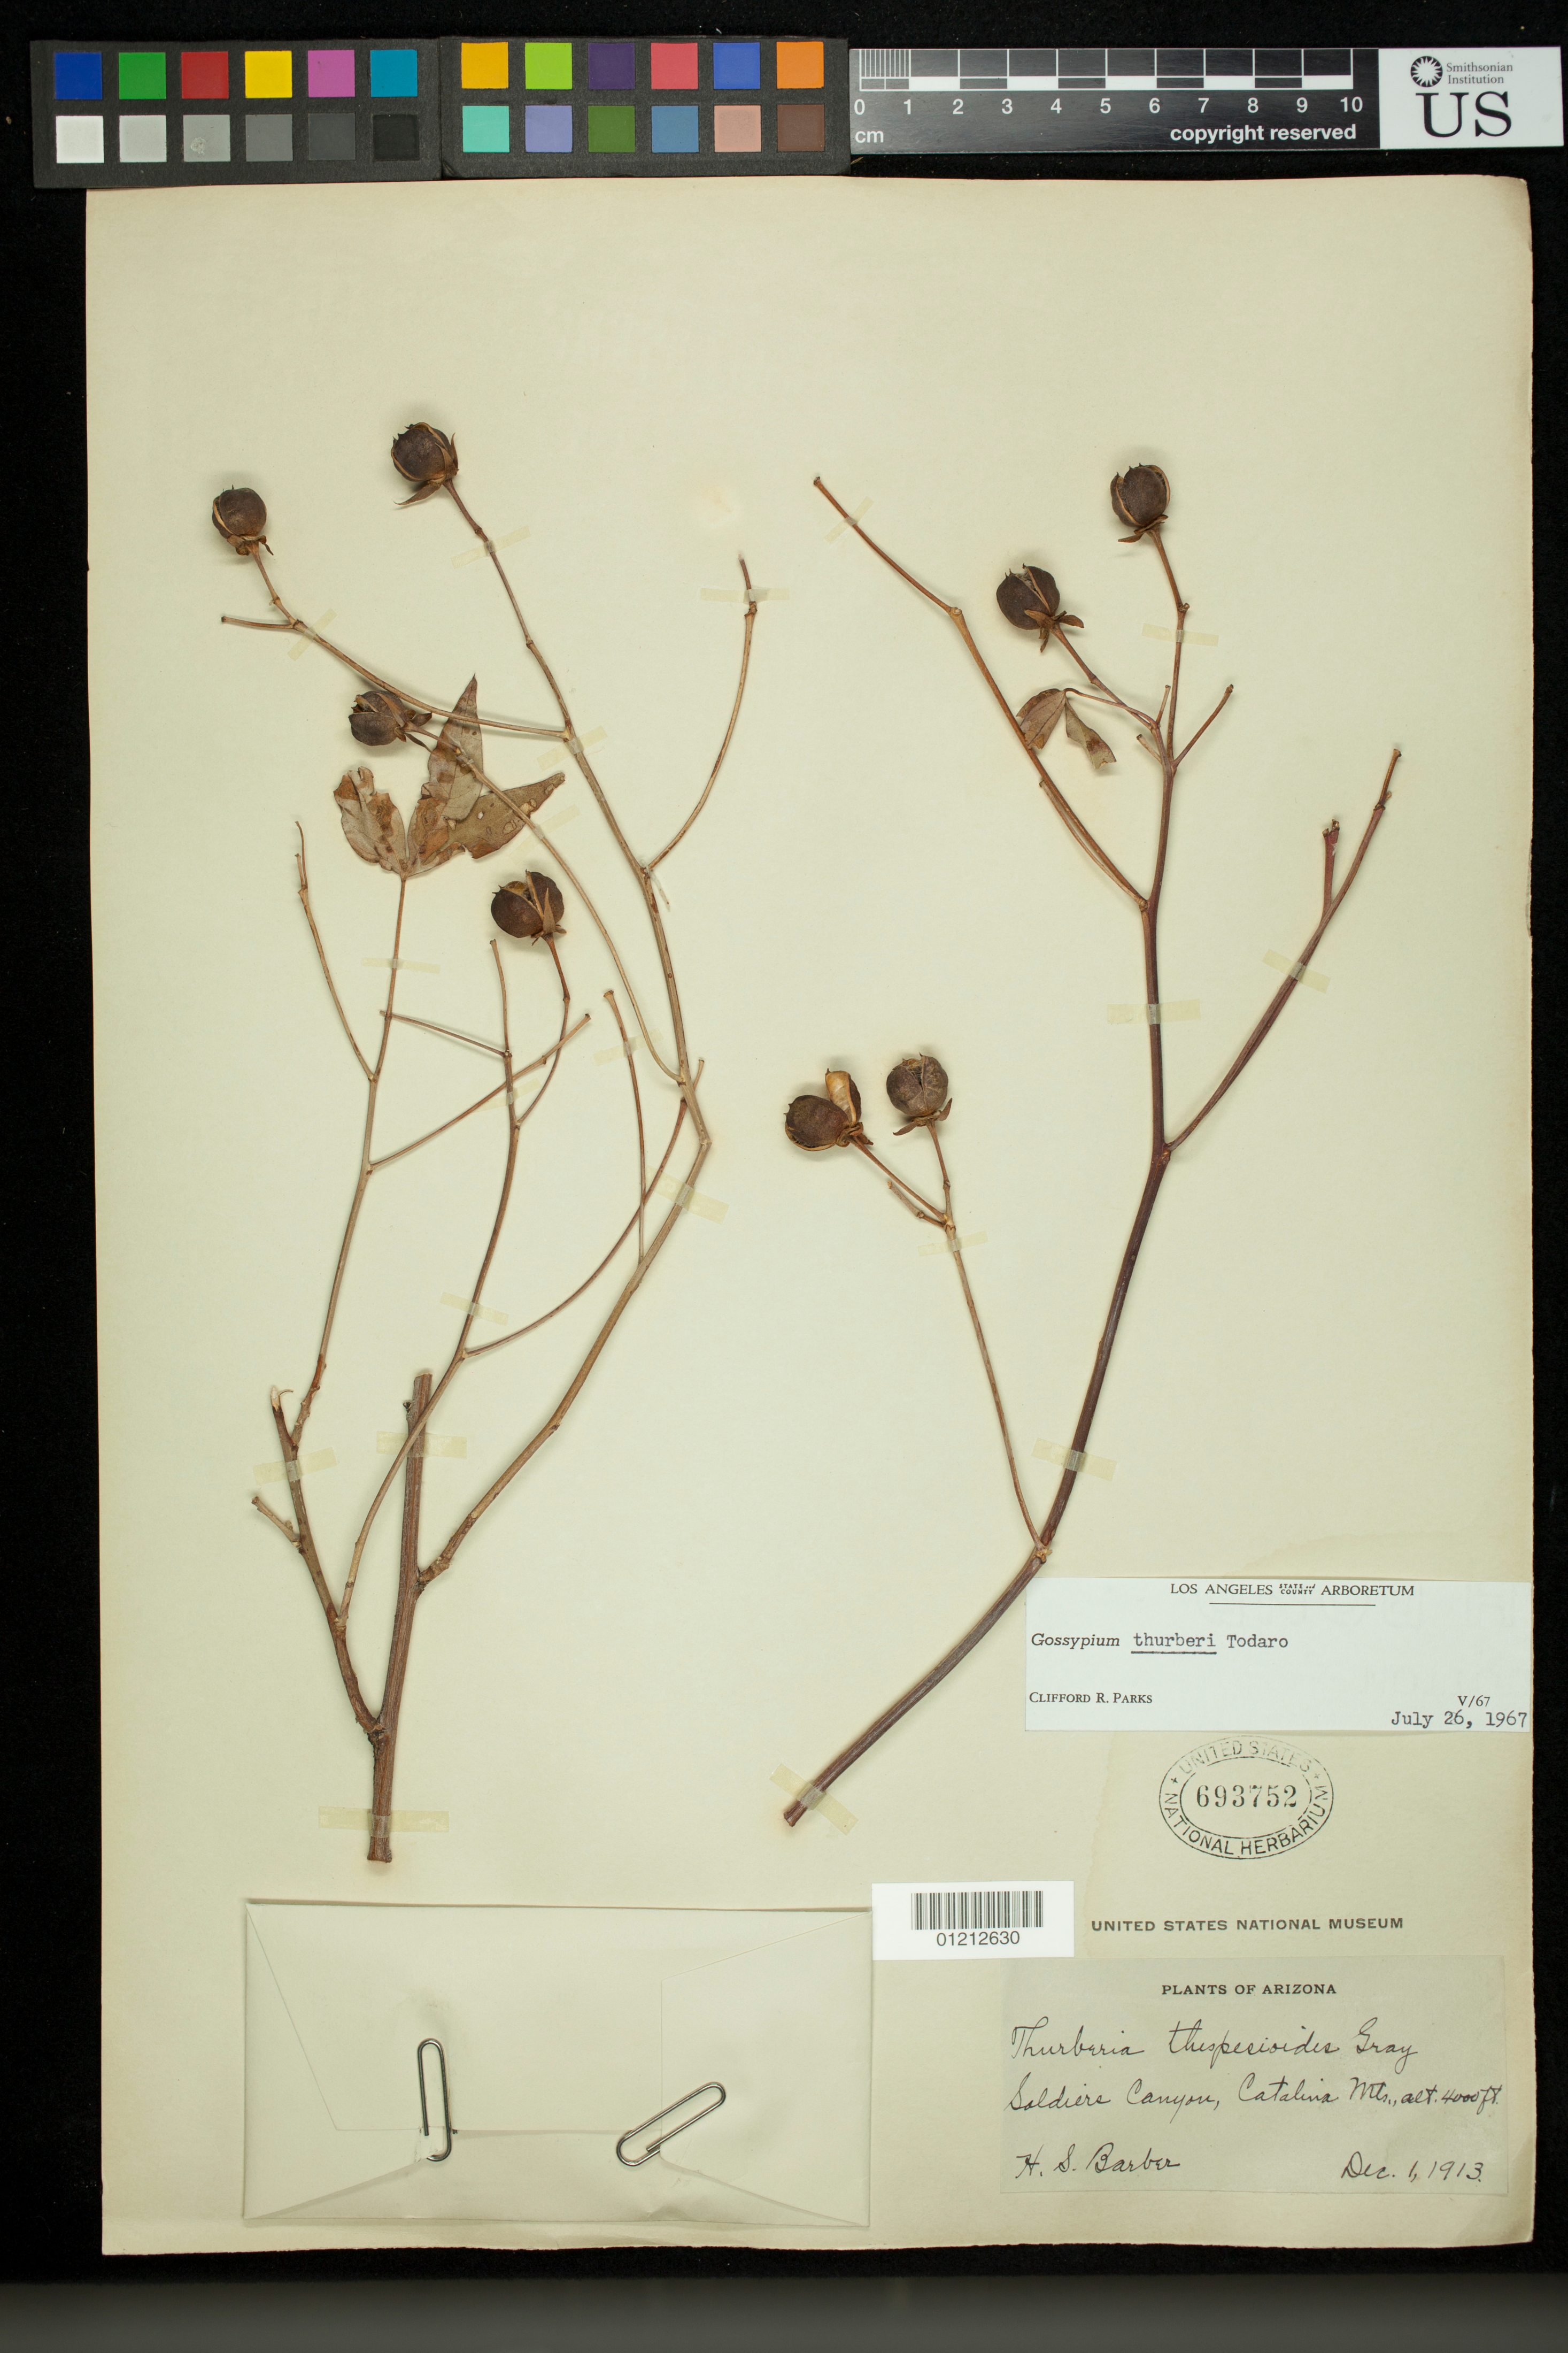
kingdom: Plantae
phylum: Tracheophyta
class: Magnoliopsida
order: Malvales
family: Malvaceae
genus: Gossypium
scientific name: Gossypium thurberi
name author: Tod.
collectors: H. Barber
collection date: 1913-12-01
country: United States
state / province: Arizona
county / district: Pima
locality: Soldiers Canyon, Catalina Mountains.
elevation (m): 1219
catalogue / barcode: US 693752